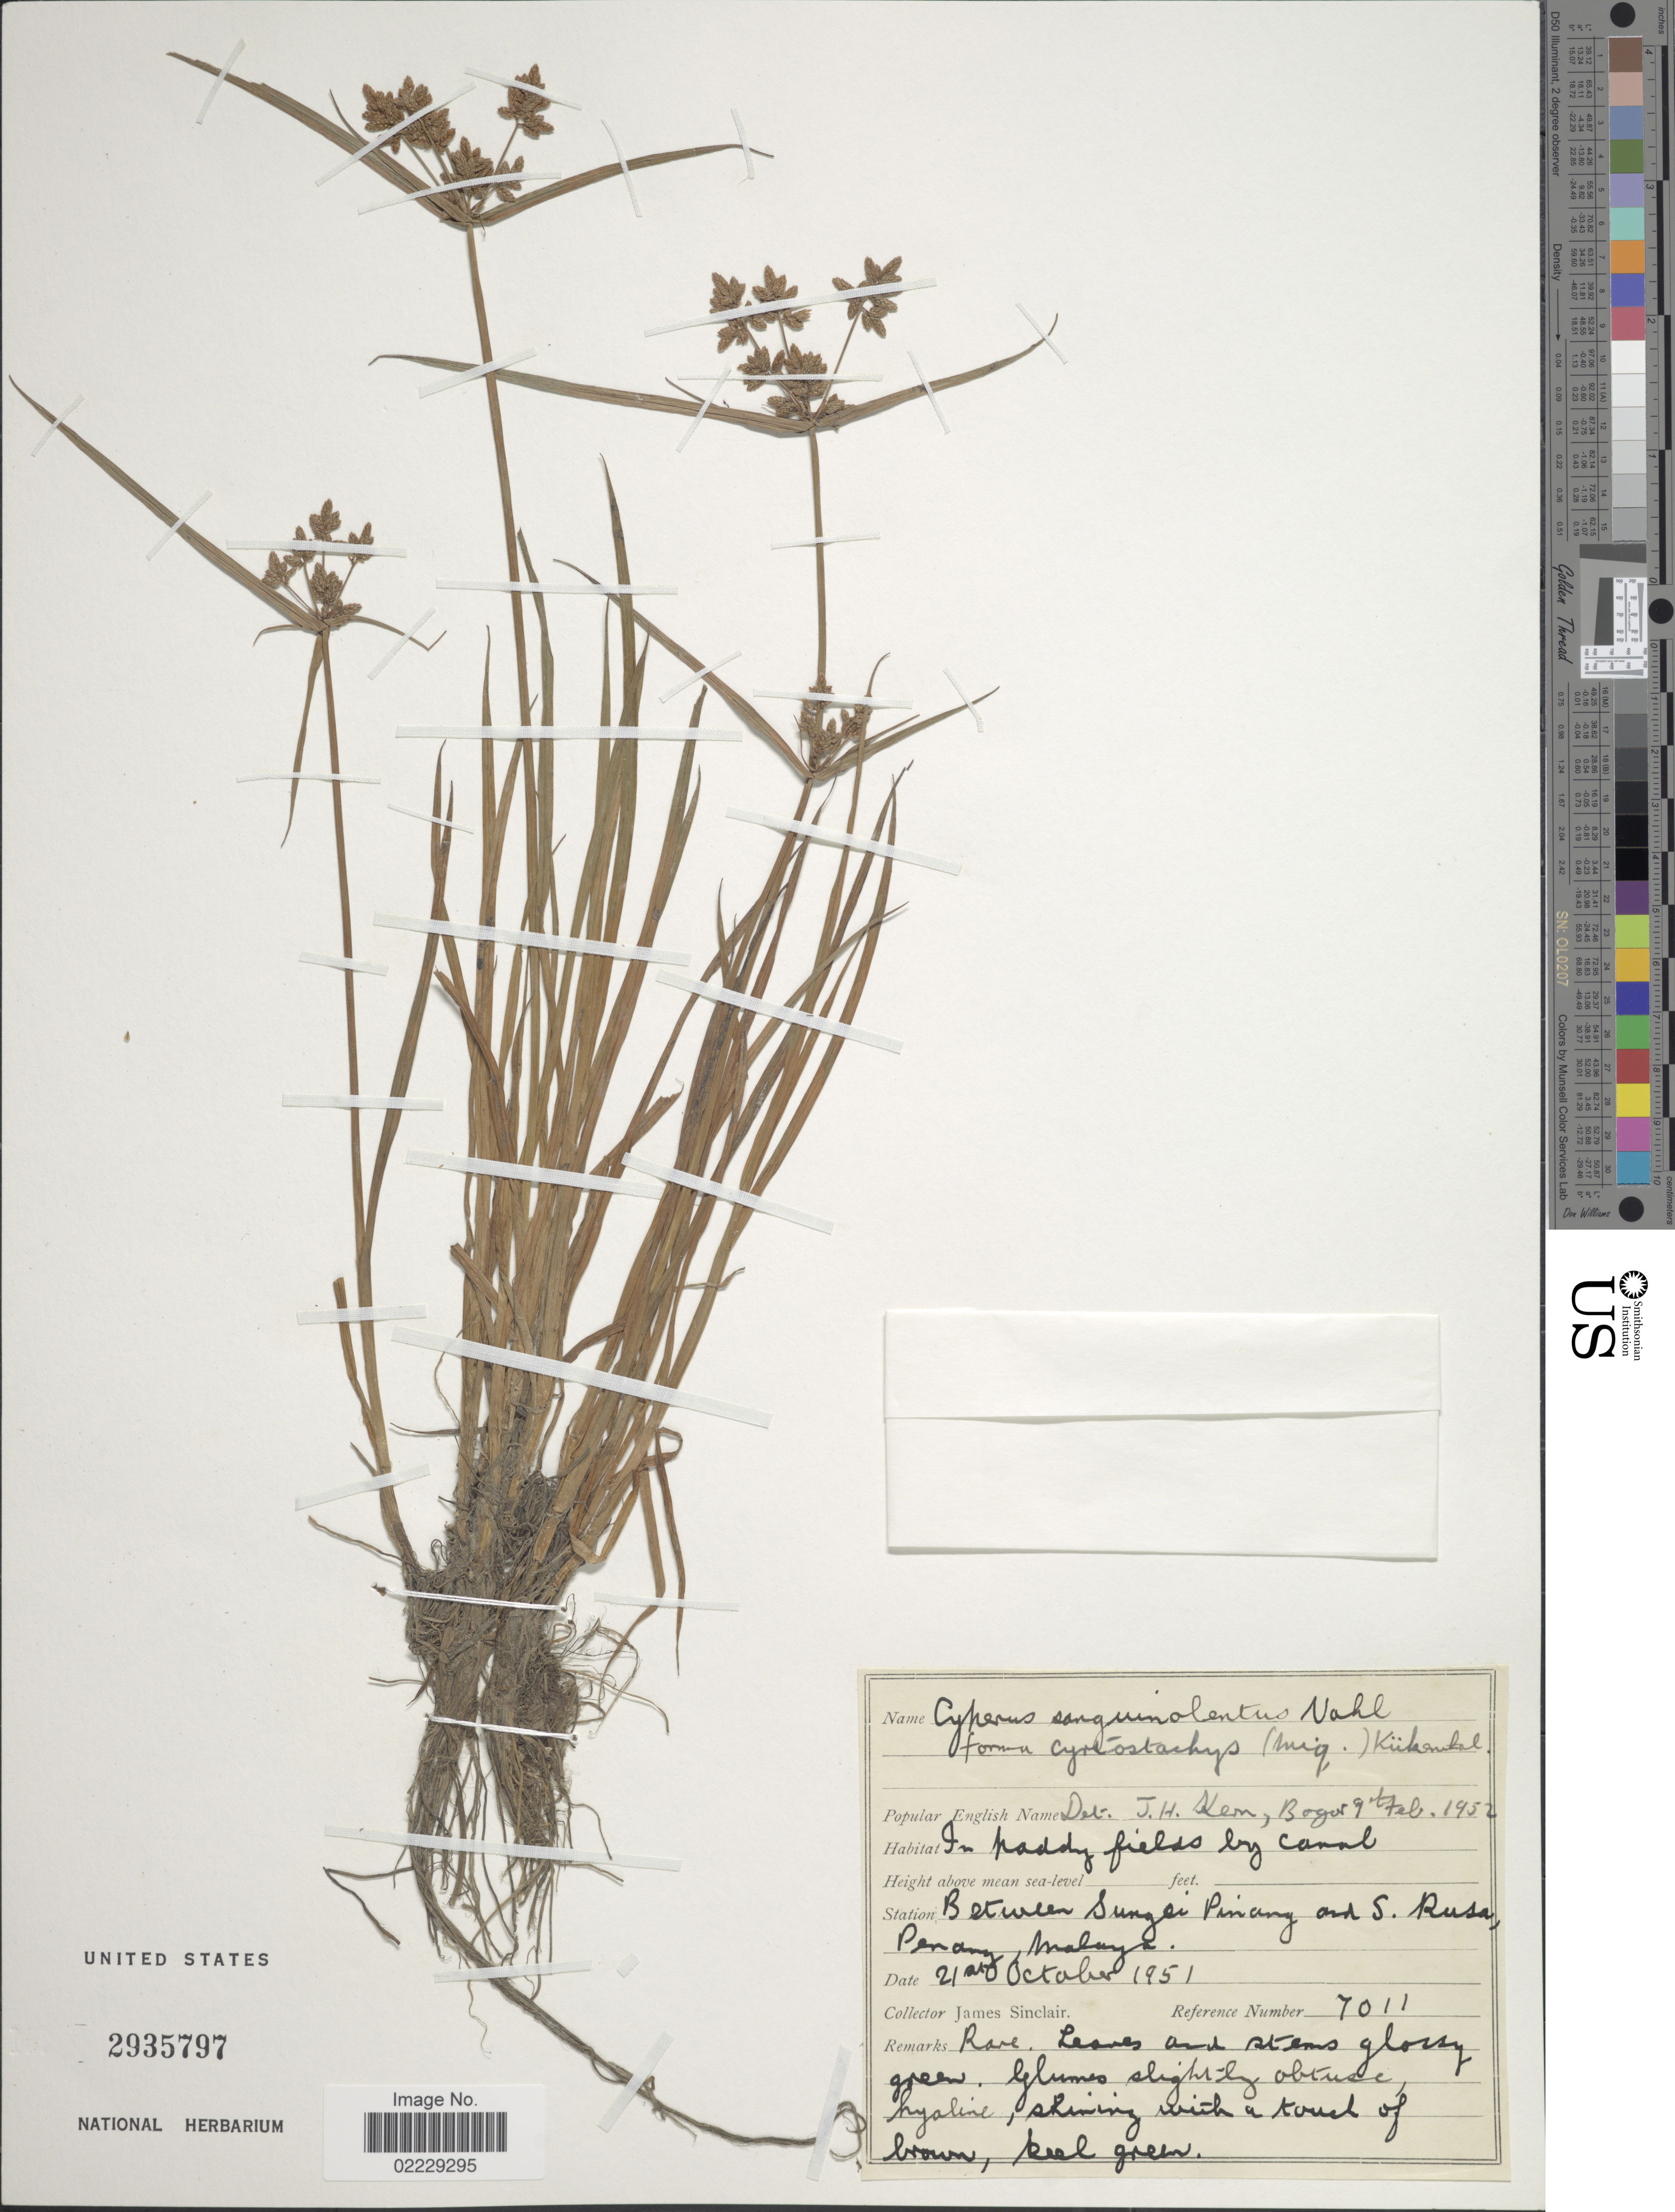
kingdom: Plantae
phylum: Tracheophyta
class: Liliopsida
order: Poales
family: Cyperaceae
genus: Cyperus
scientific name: Cyperus sanguinolentus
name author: Vahl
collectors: J. Sinclair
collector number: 7011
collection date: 1951-10-21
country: Malaysia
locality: Between Sungai Pinang and S Rusa, Penay, Malaya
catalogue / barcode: US 2935797